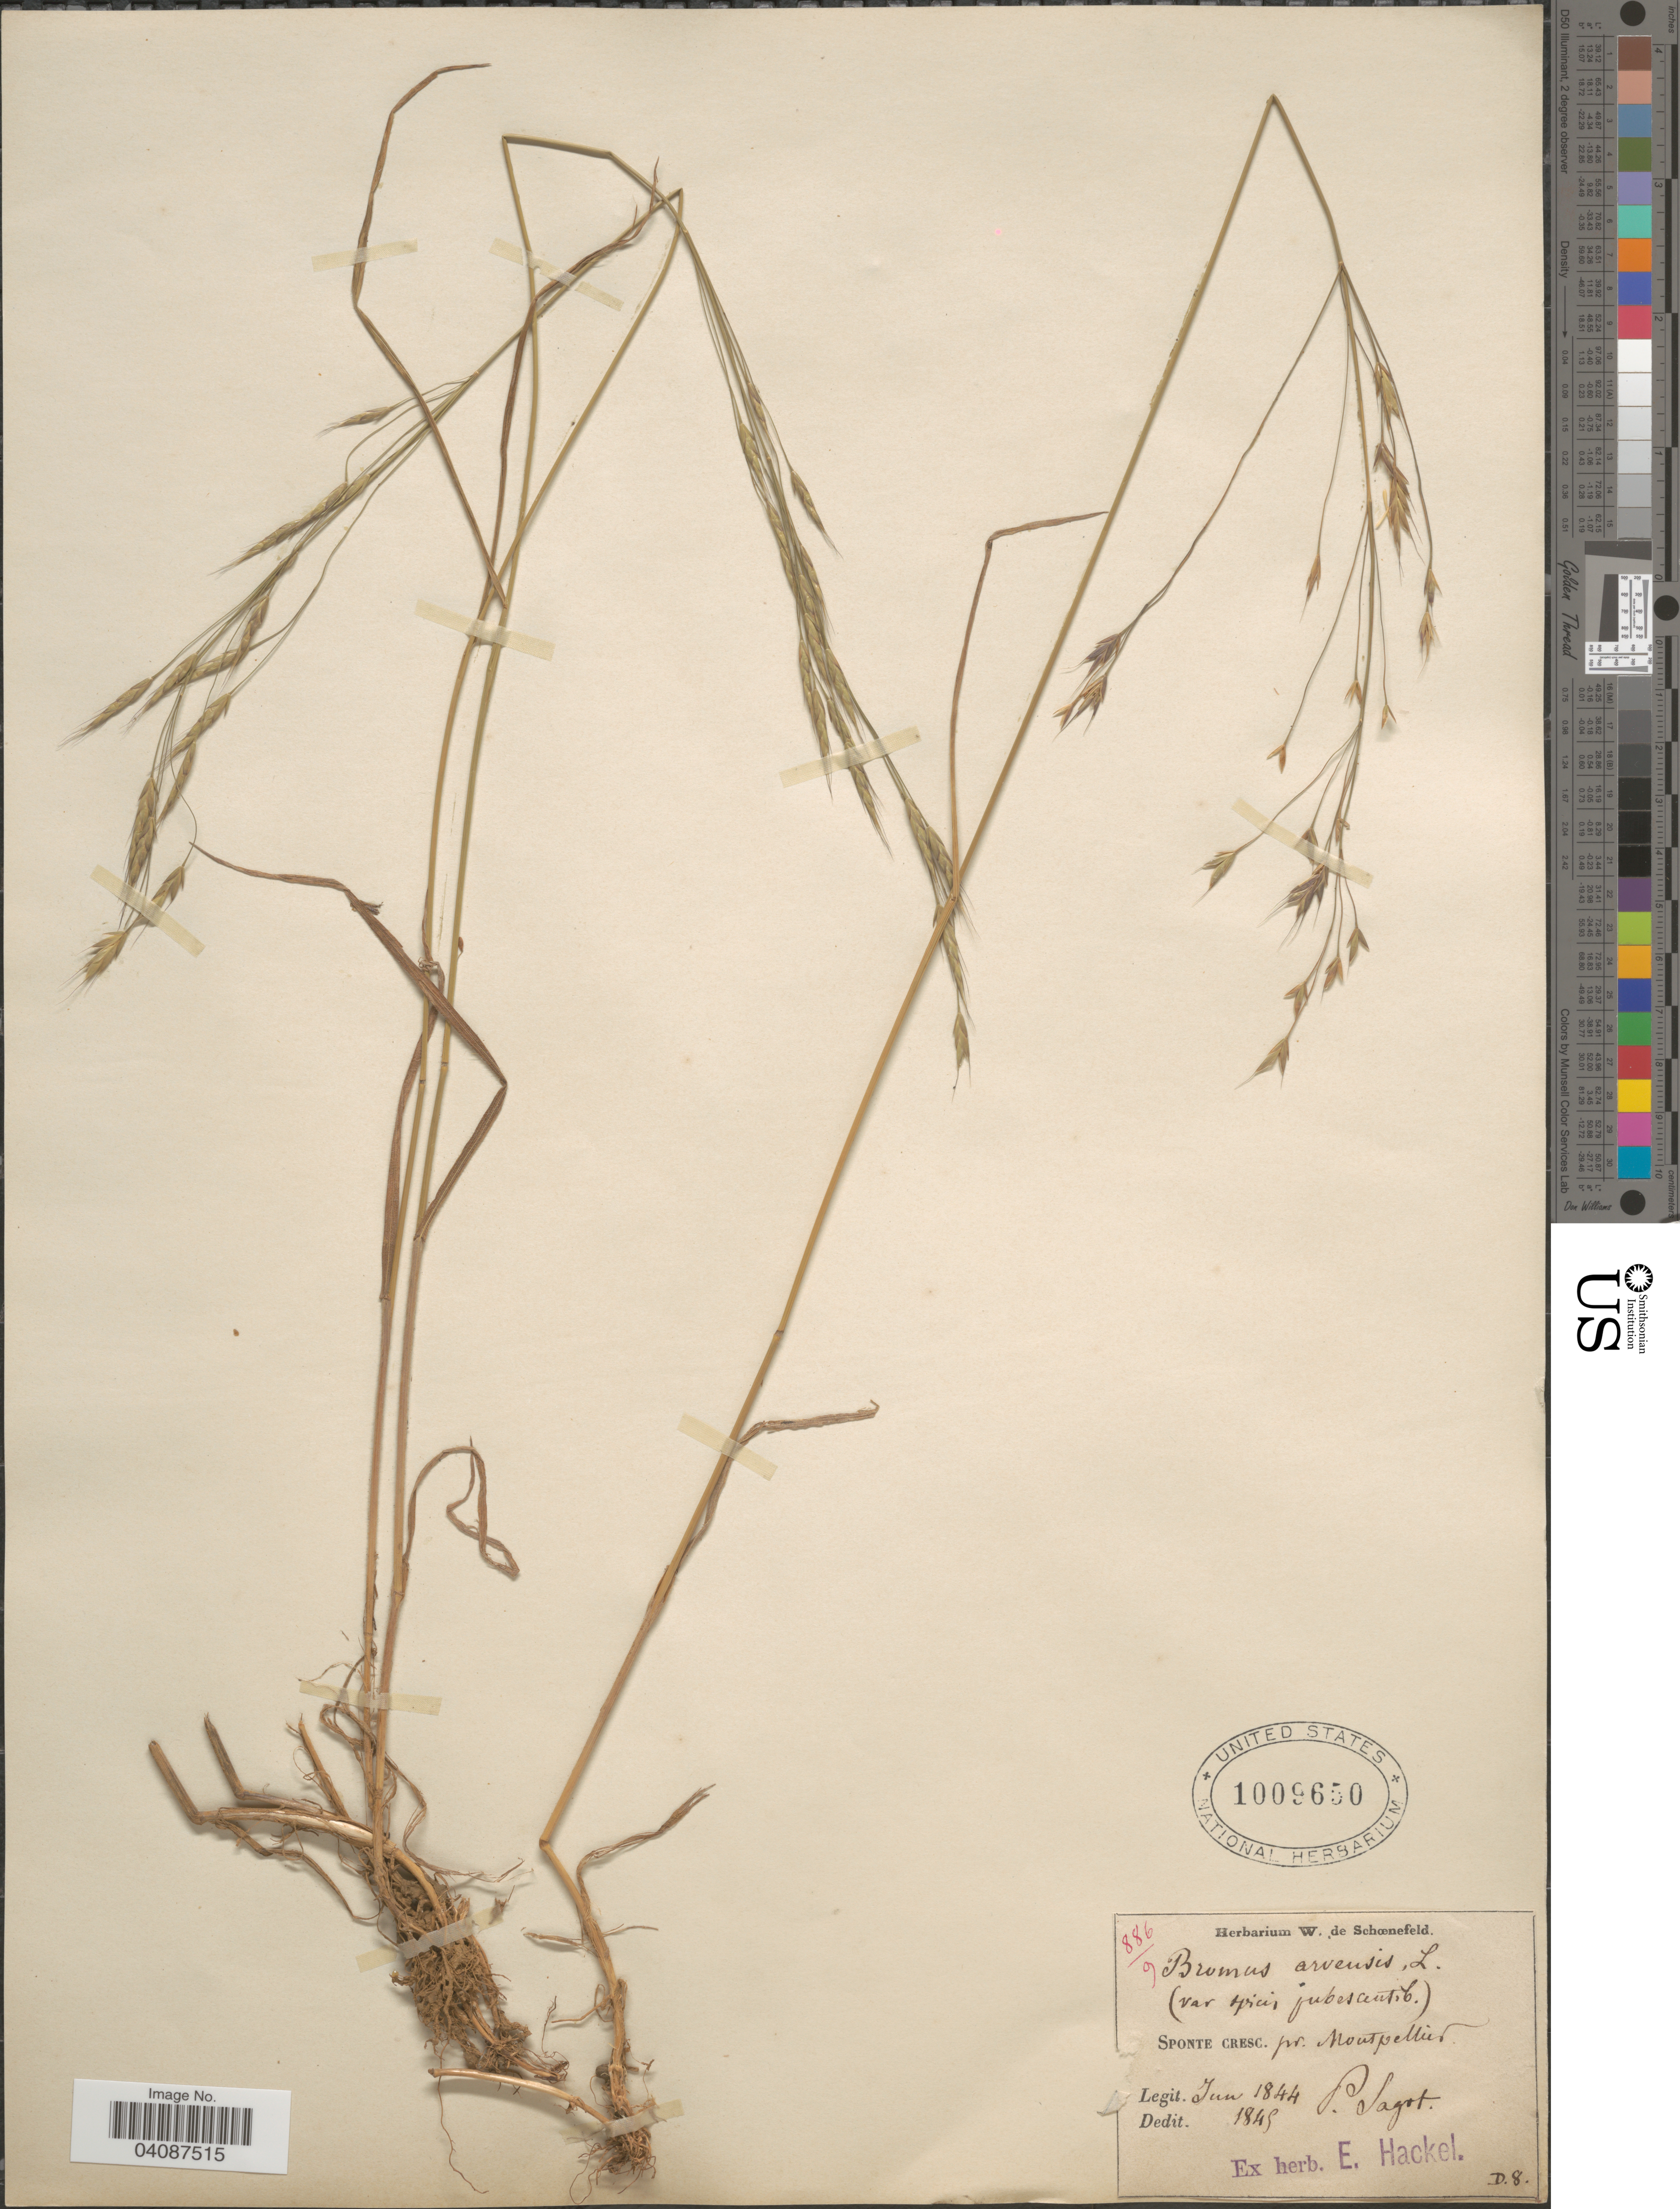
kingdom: Plantae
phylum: Tracheophyta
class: Liliopsida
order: Poales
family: Poaceae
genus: Bromus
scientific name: Bromus arvensis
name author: L.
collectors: P. A. Sagot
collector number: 886/9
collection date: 1844-06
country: France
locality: Pr. Montpellier.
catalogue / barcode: US 1009650